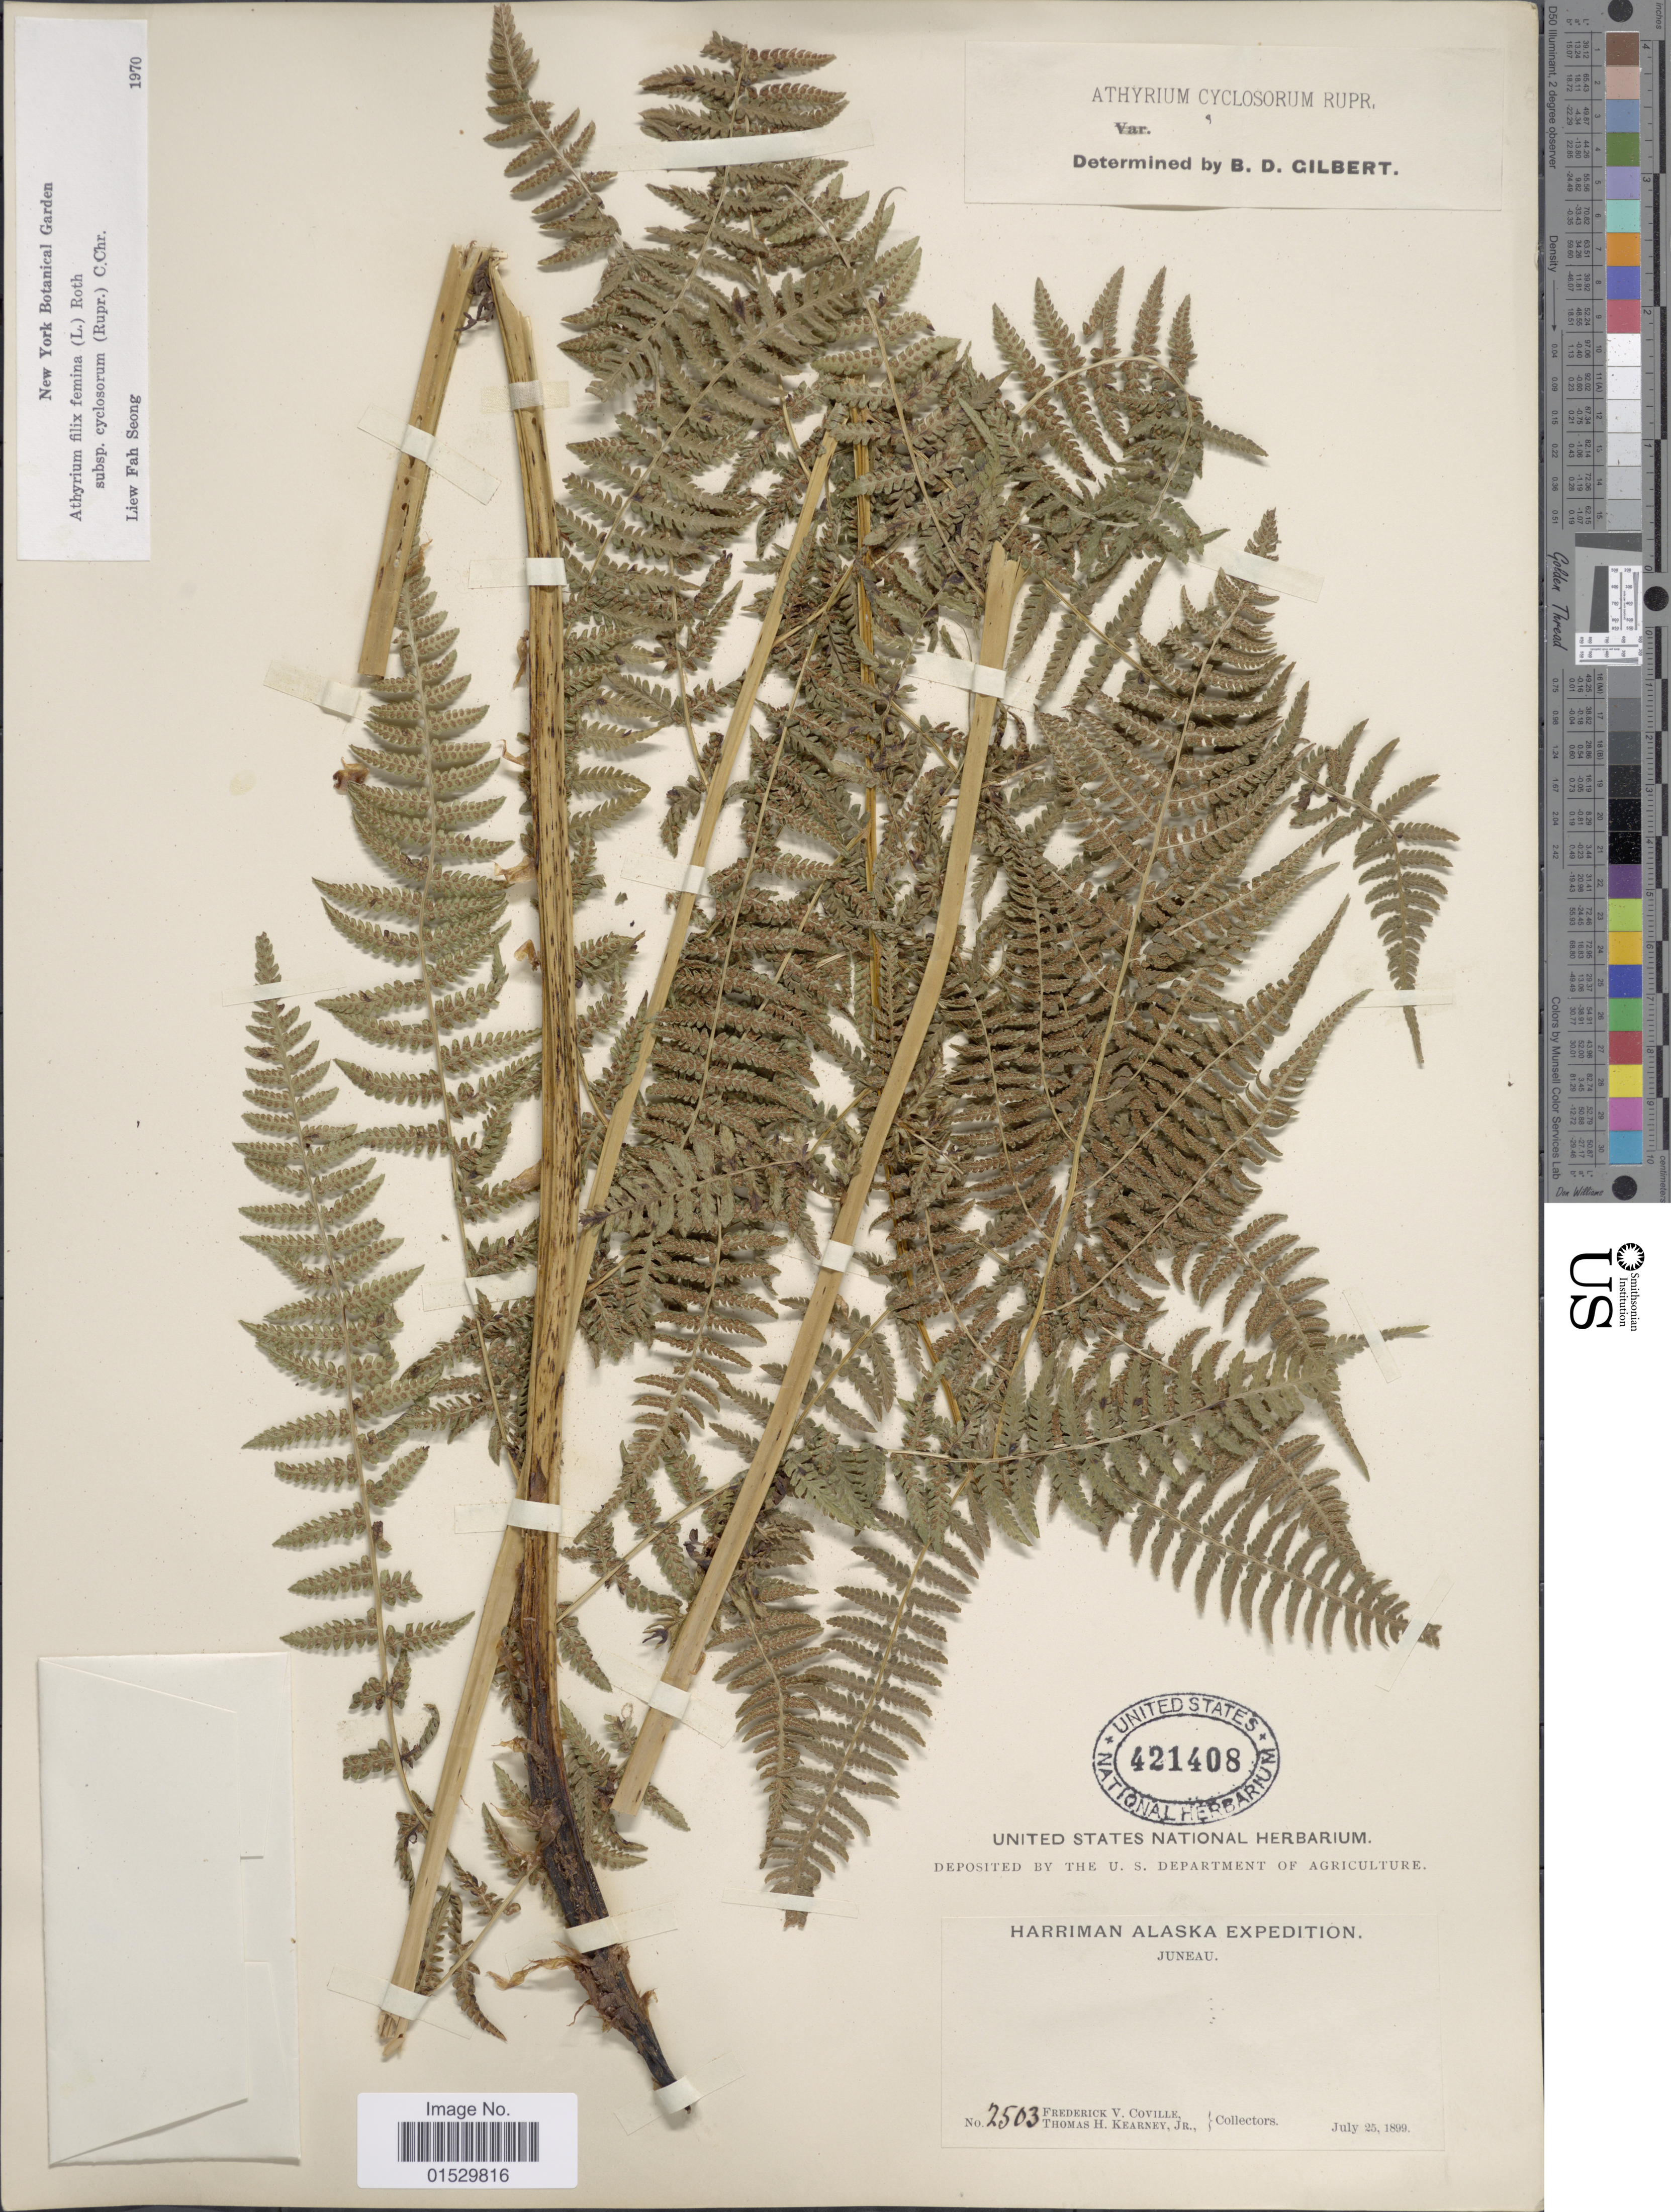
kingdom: Plantae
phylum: Tracheophyta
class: Polypodiopsida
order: Polypodiales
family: Athyriaceae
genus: Athyrium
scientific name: Athyrium filix-femina subsp. cyclosorum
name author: (Rupr.) C. Chr.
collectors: F. V. Coville & T. H. Kearney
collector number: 2503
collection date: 1899-07-25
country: United States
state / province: Alaska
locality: Juneau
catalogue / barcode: US 421408